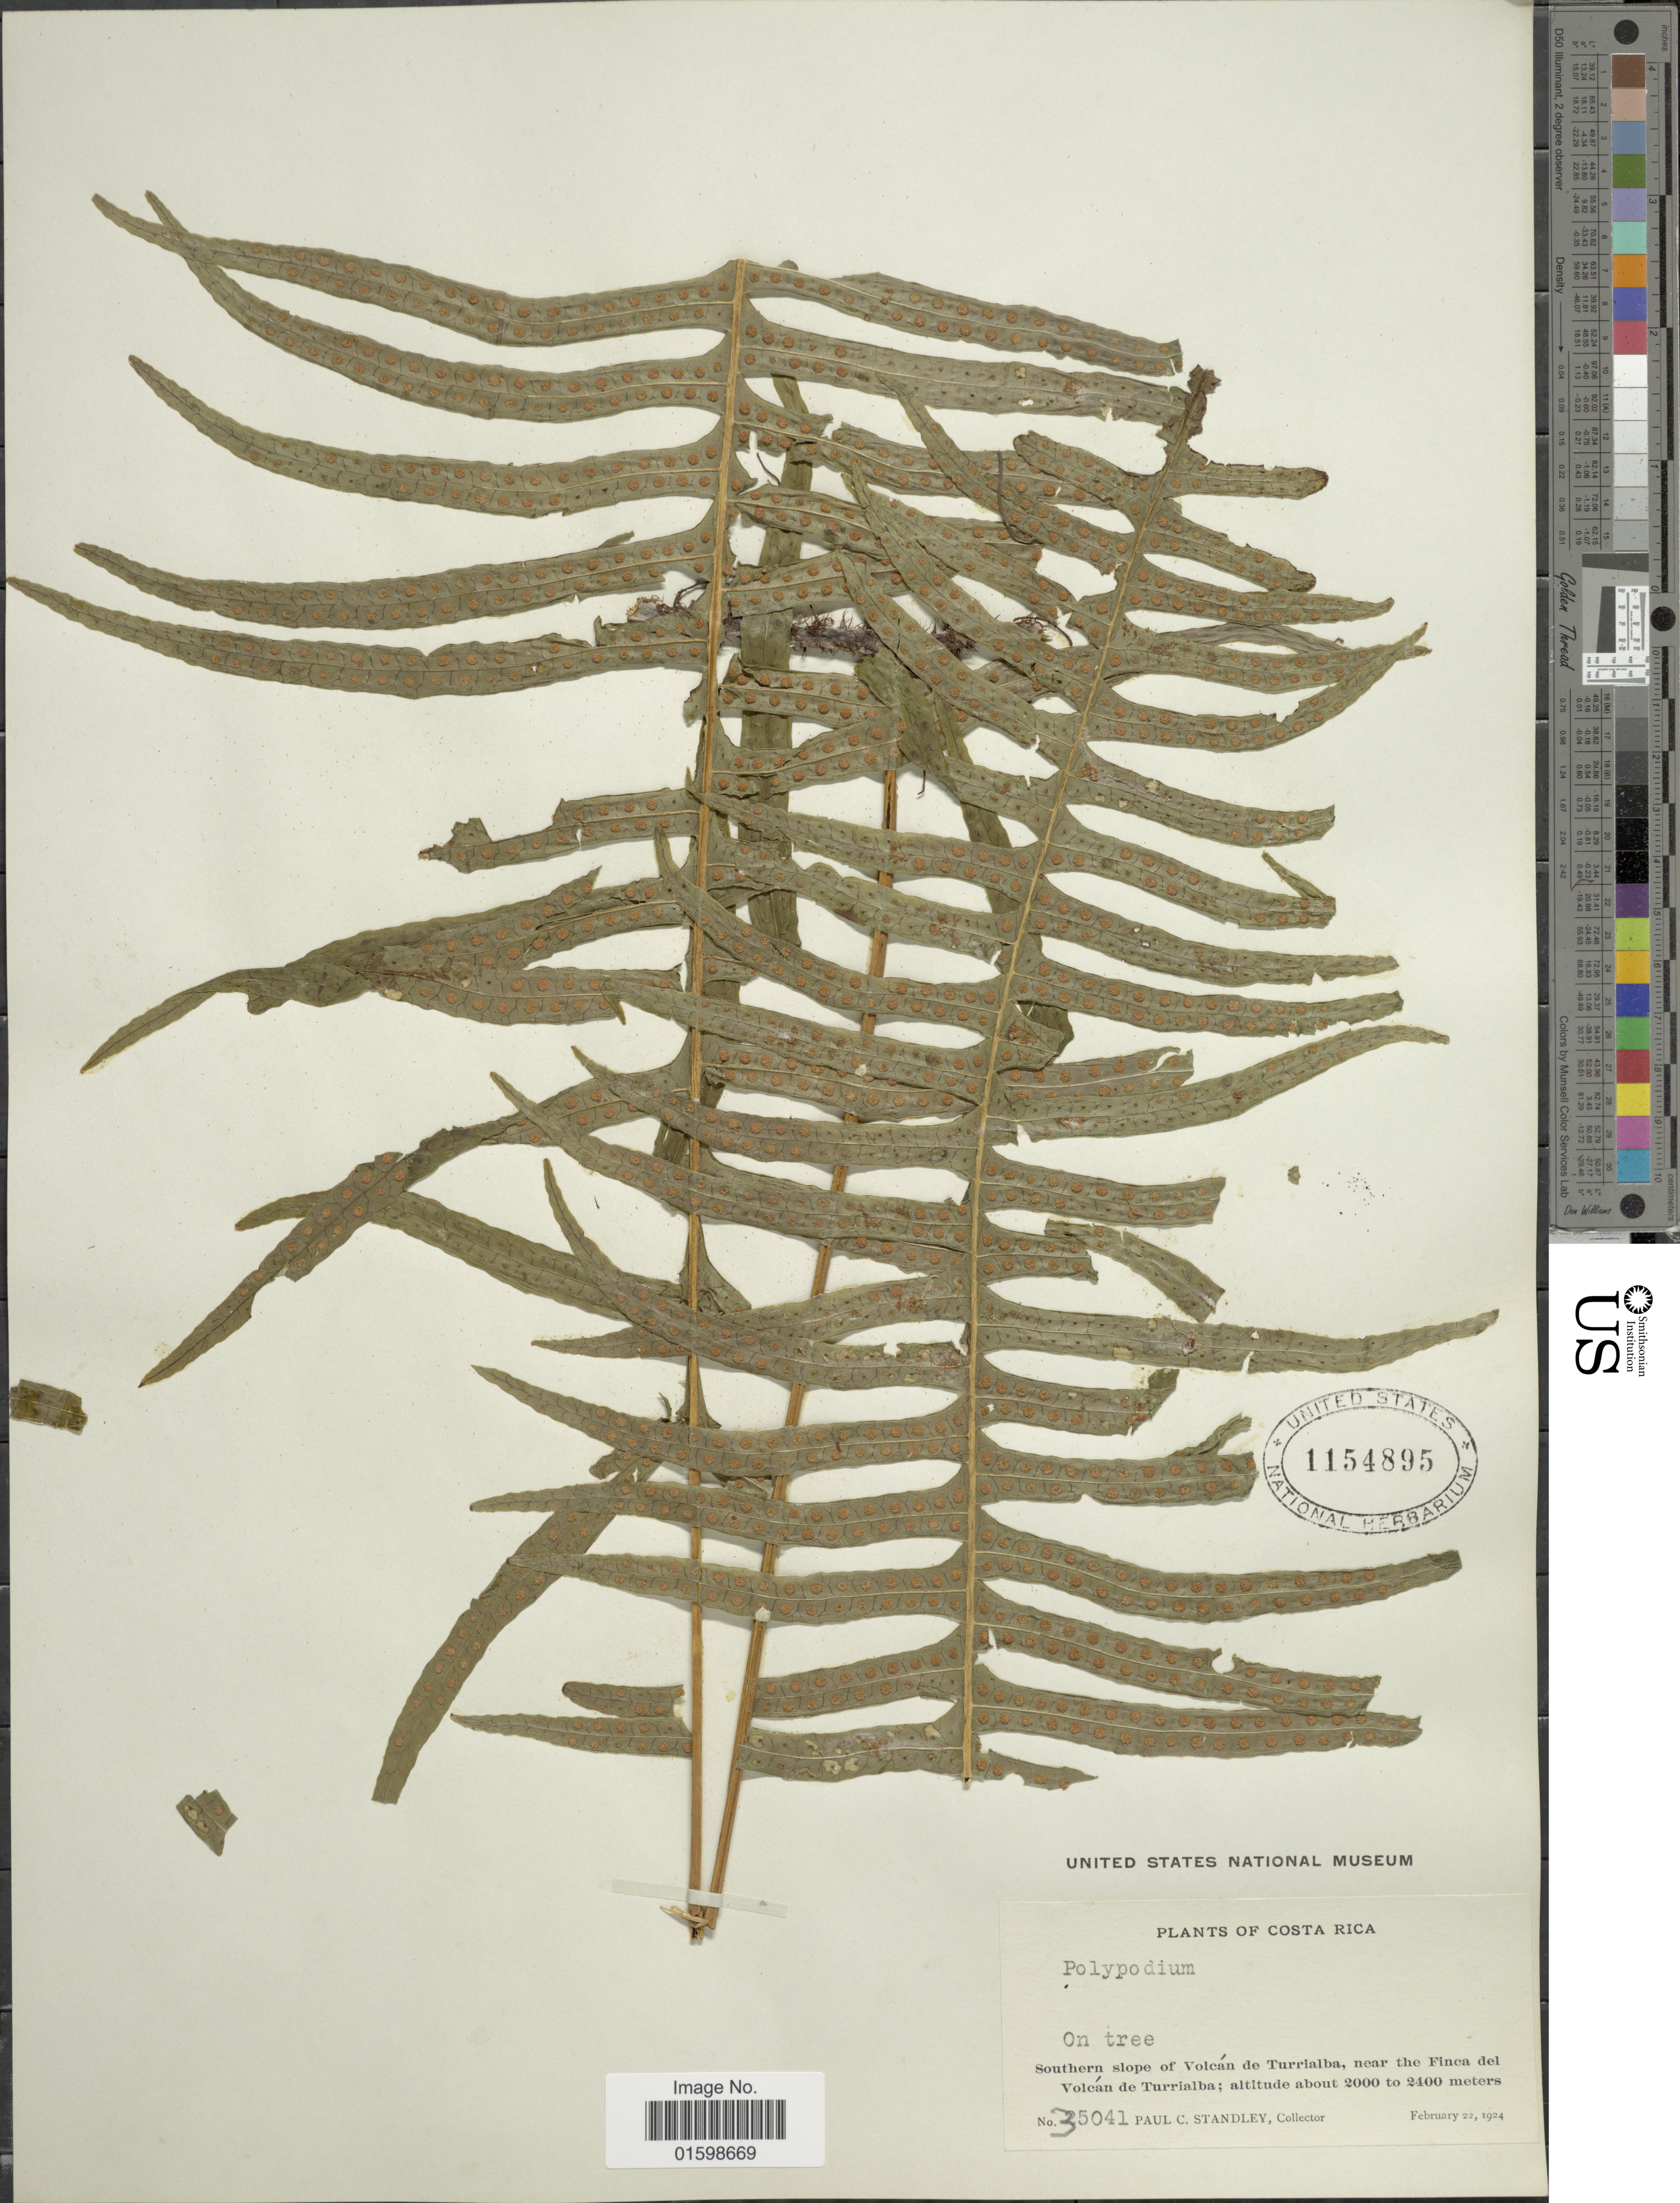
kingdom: Plantae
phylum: Tracheophyta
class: Polypodiopsida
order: Polypodiales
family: Polypodiaceae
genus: Pleopeltis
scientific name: Pleopeltis wiesbaurii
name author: (Sodiro) Lellinger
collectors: P. C. Standley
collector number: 35041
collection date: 1924-02-22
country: Costa Rica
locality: On tree, Southern slope ofV Volcán de Turrialba, near the Finca del Volcán de Turrialba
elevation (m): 2000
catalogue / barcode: US 1154895